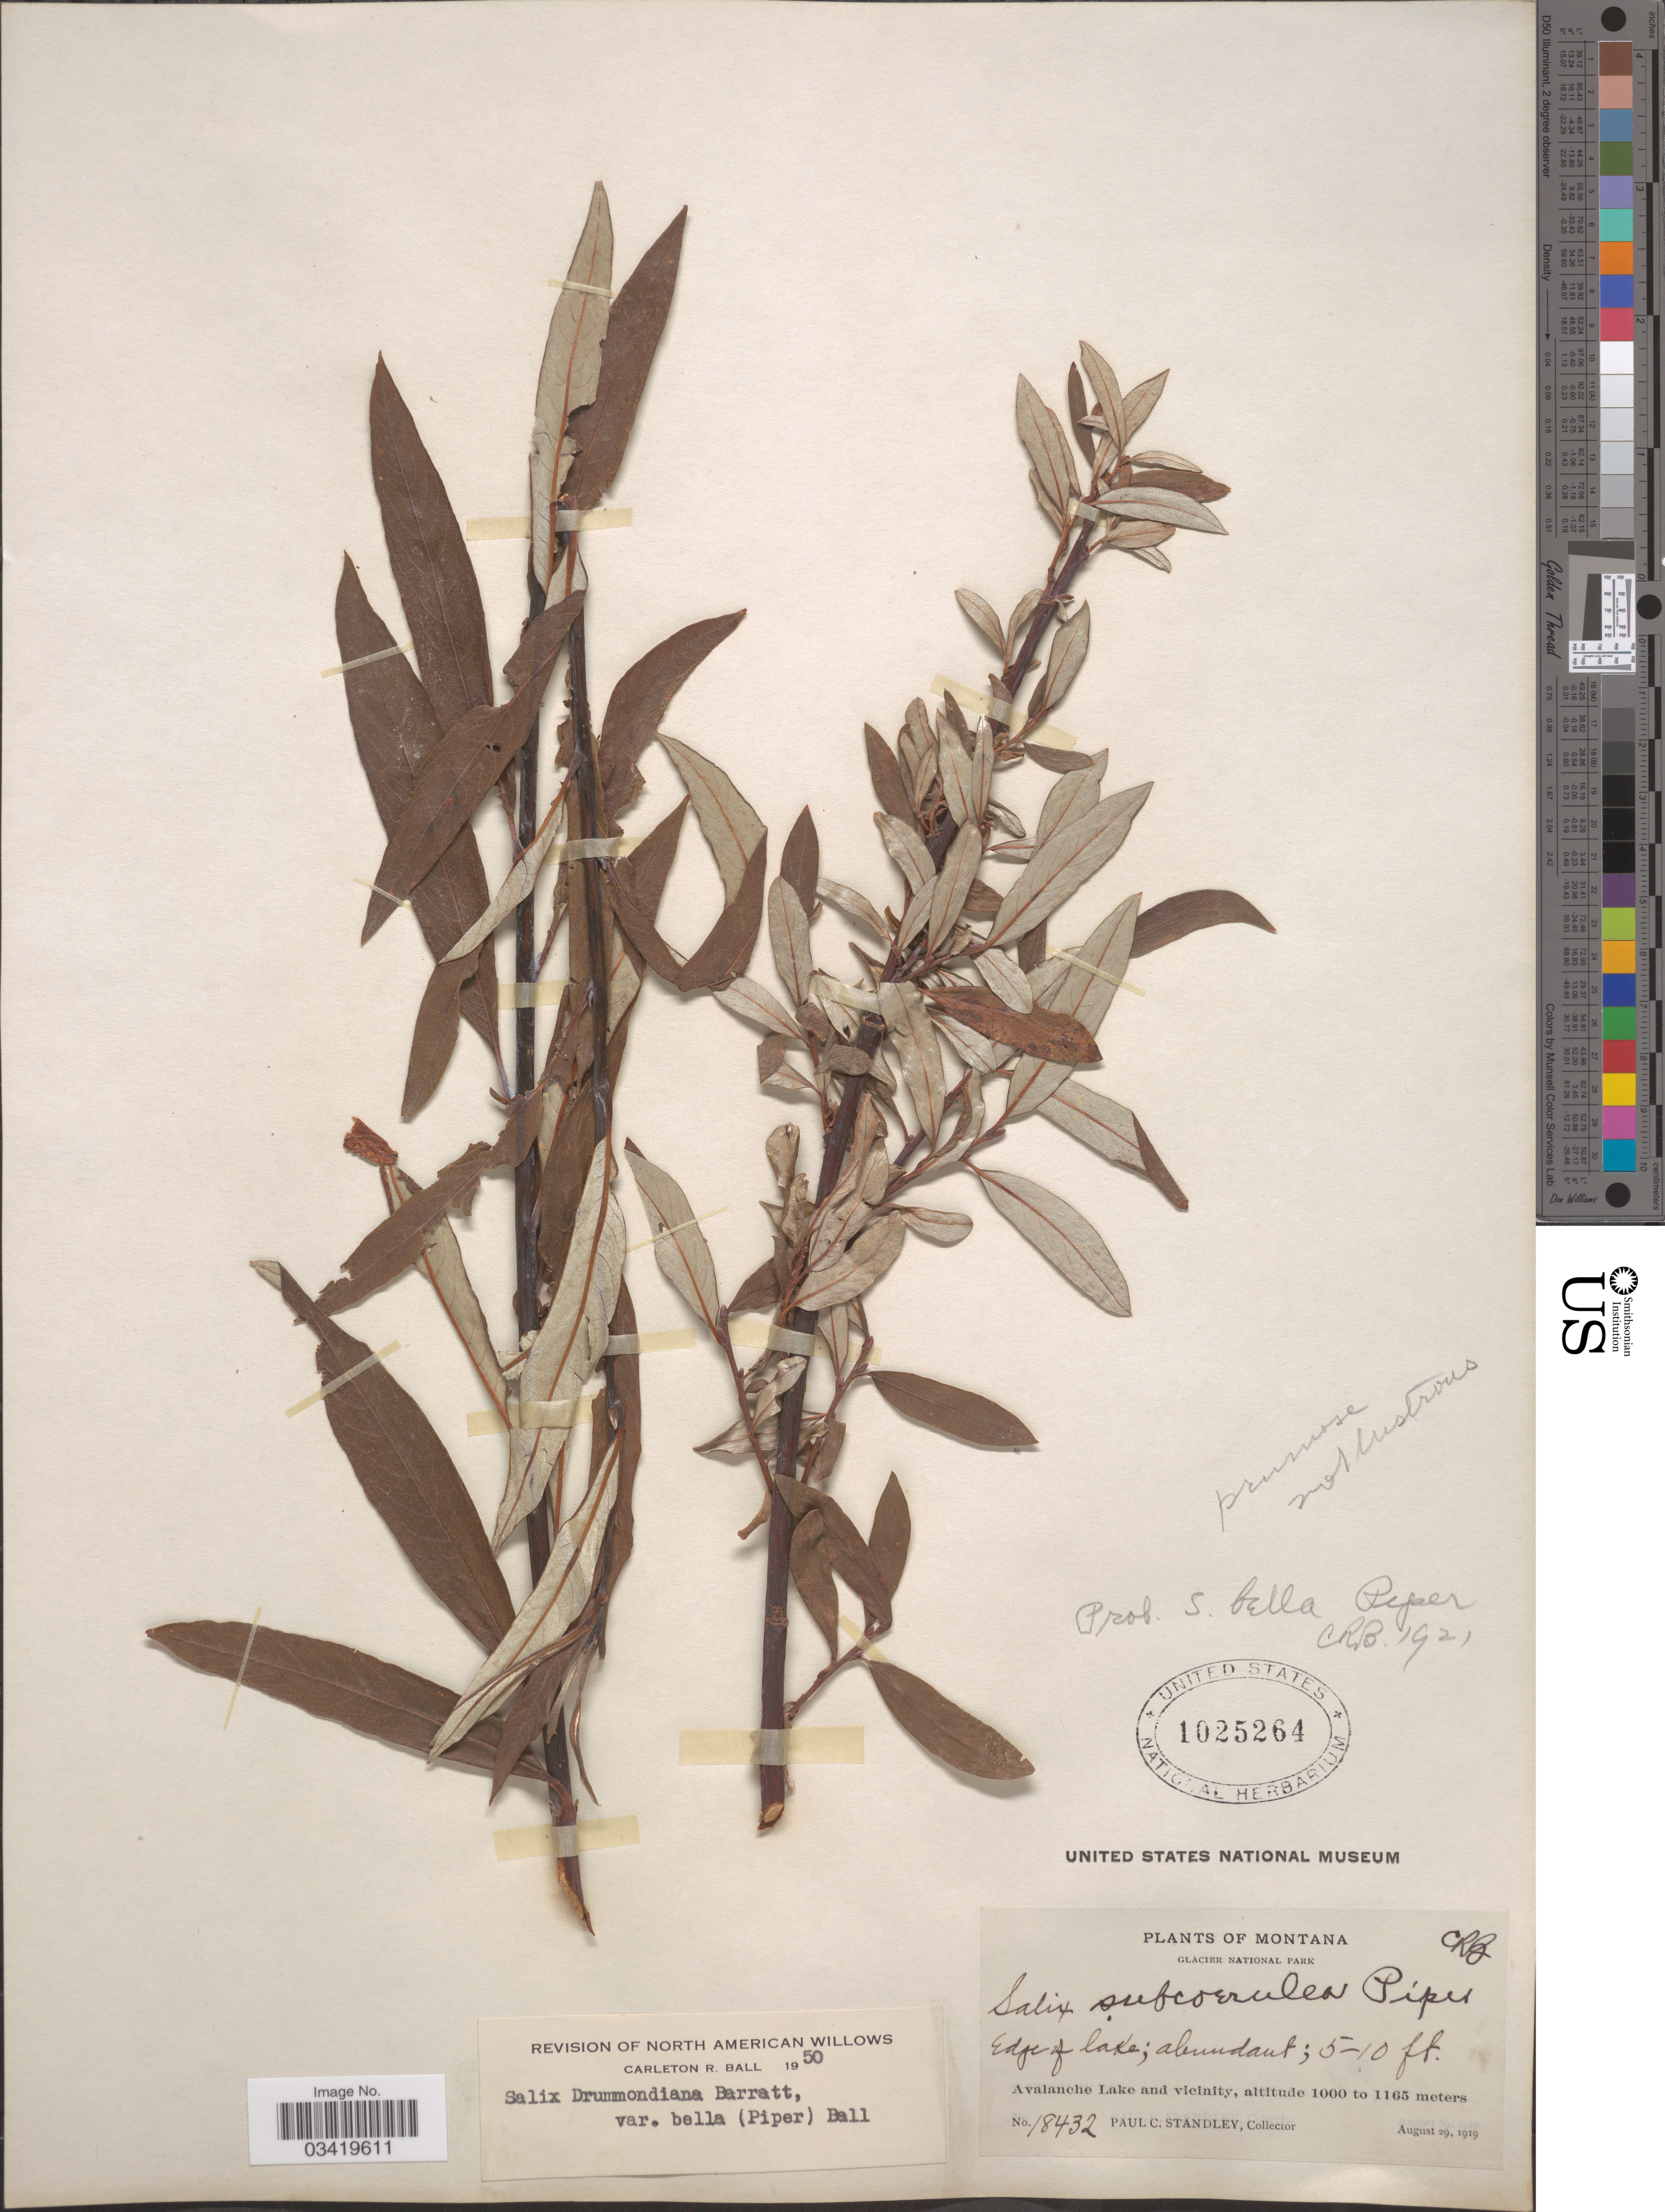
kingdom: Plantae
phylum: Tracheophyta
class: Magnoliopsida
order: Malpighiales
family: Salicaceae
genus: Salix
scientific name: Salix bella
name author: Piper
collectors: P. C. Standley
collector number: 18432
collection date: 1919-08-29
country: United States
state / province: Montana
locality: Glacier National Park. Avalanche Lake and vicinity.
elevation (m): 1000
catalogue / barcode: US 1025264